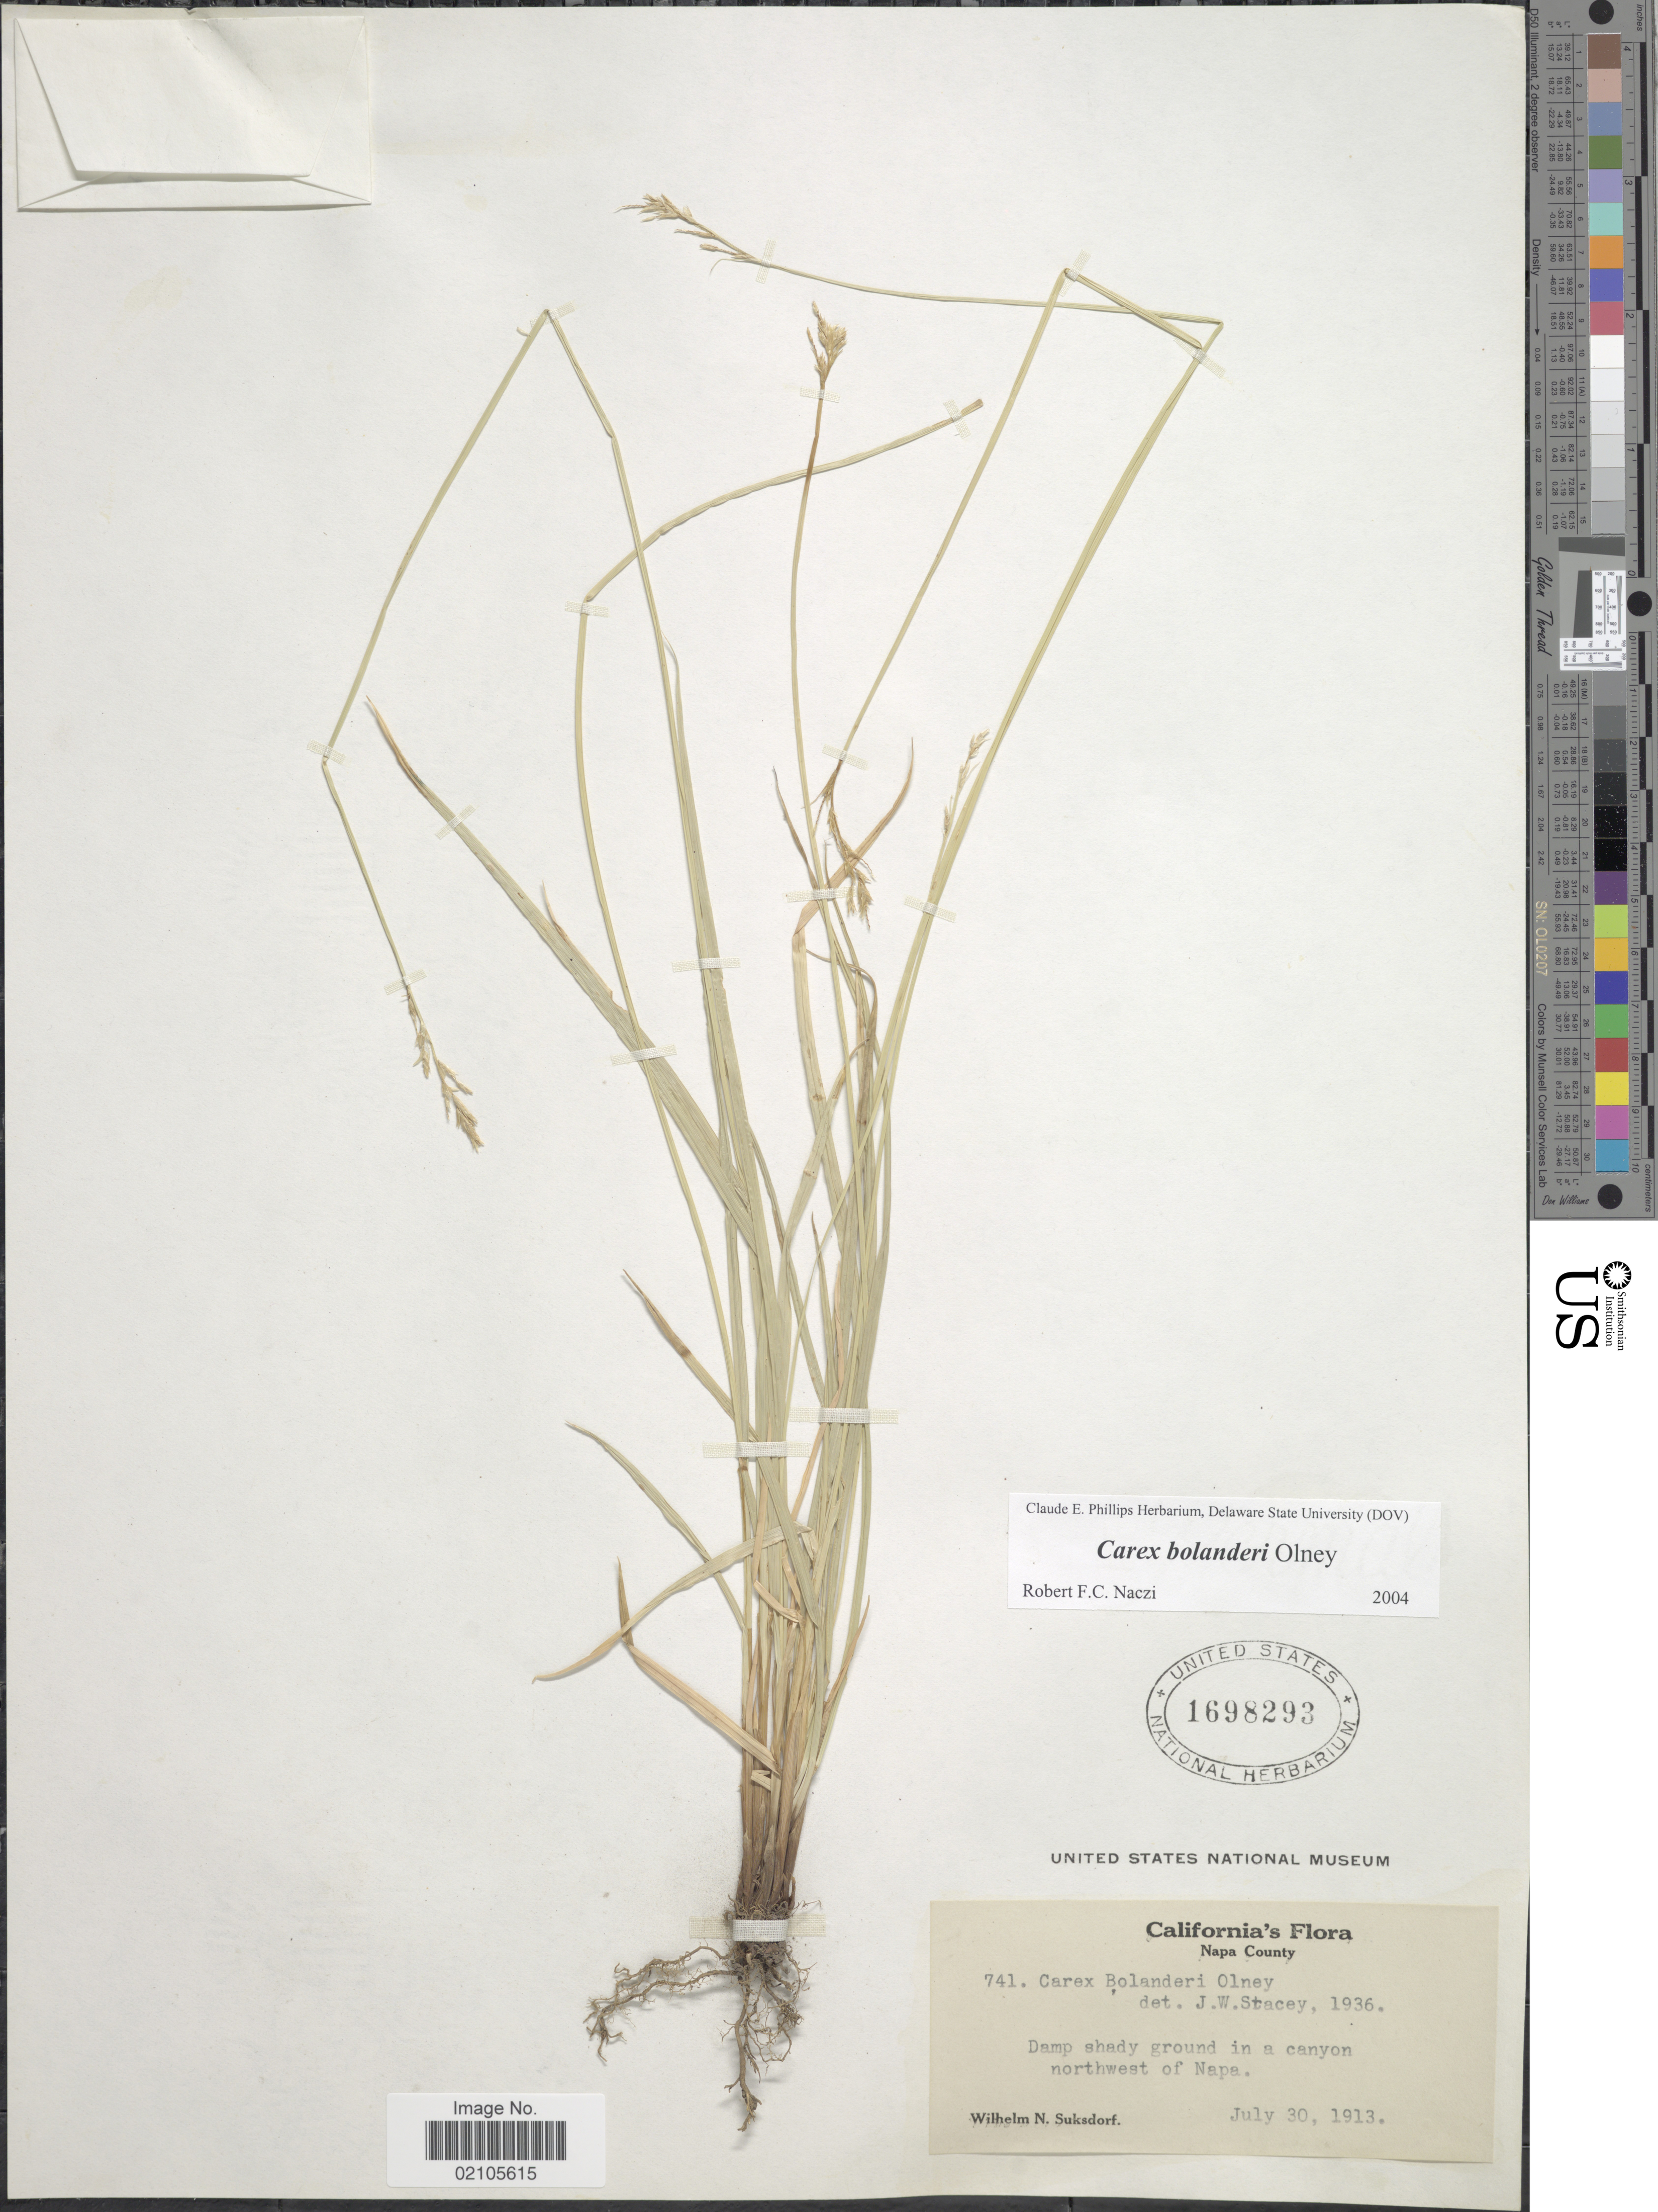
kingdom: Plantae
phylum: Tracheophyta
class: Liliopsida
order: Poales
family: Cyperaceae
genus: Carex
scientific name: Carex bolanderi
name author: Olney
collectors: W. N. Suksdorf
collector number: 741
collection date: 1913-07-30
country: United States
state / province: California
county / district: Napa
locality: Damp sandy ground in a canyon northwest of Napa, Napa County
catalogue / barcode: US 1698293